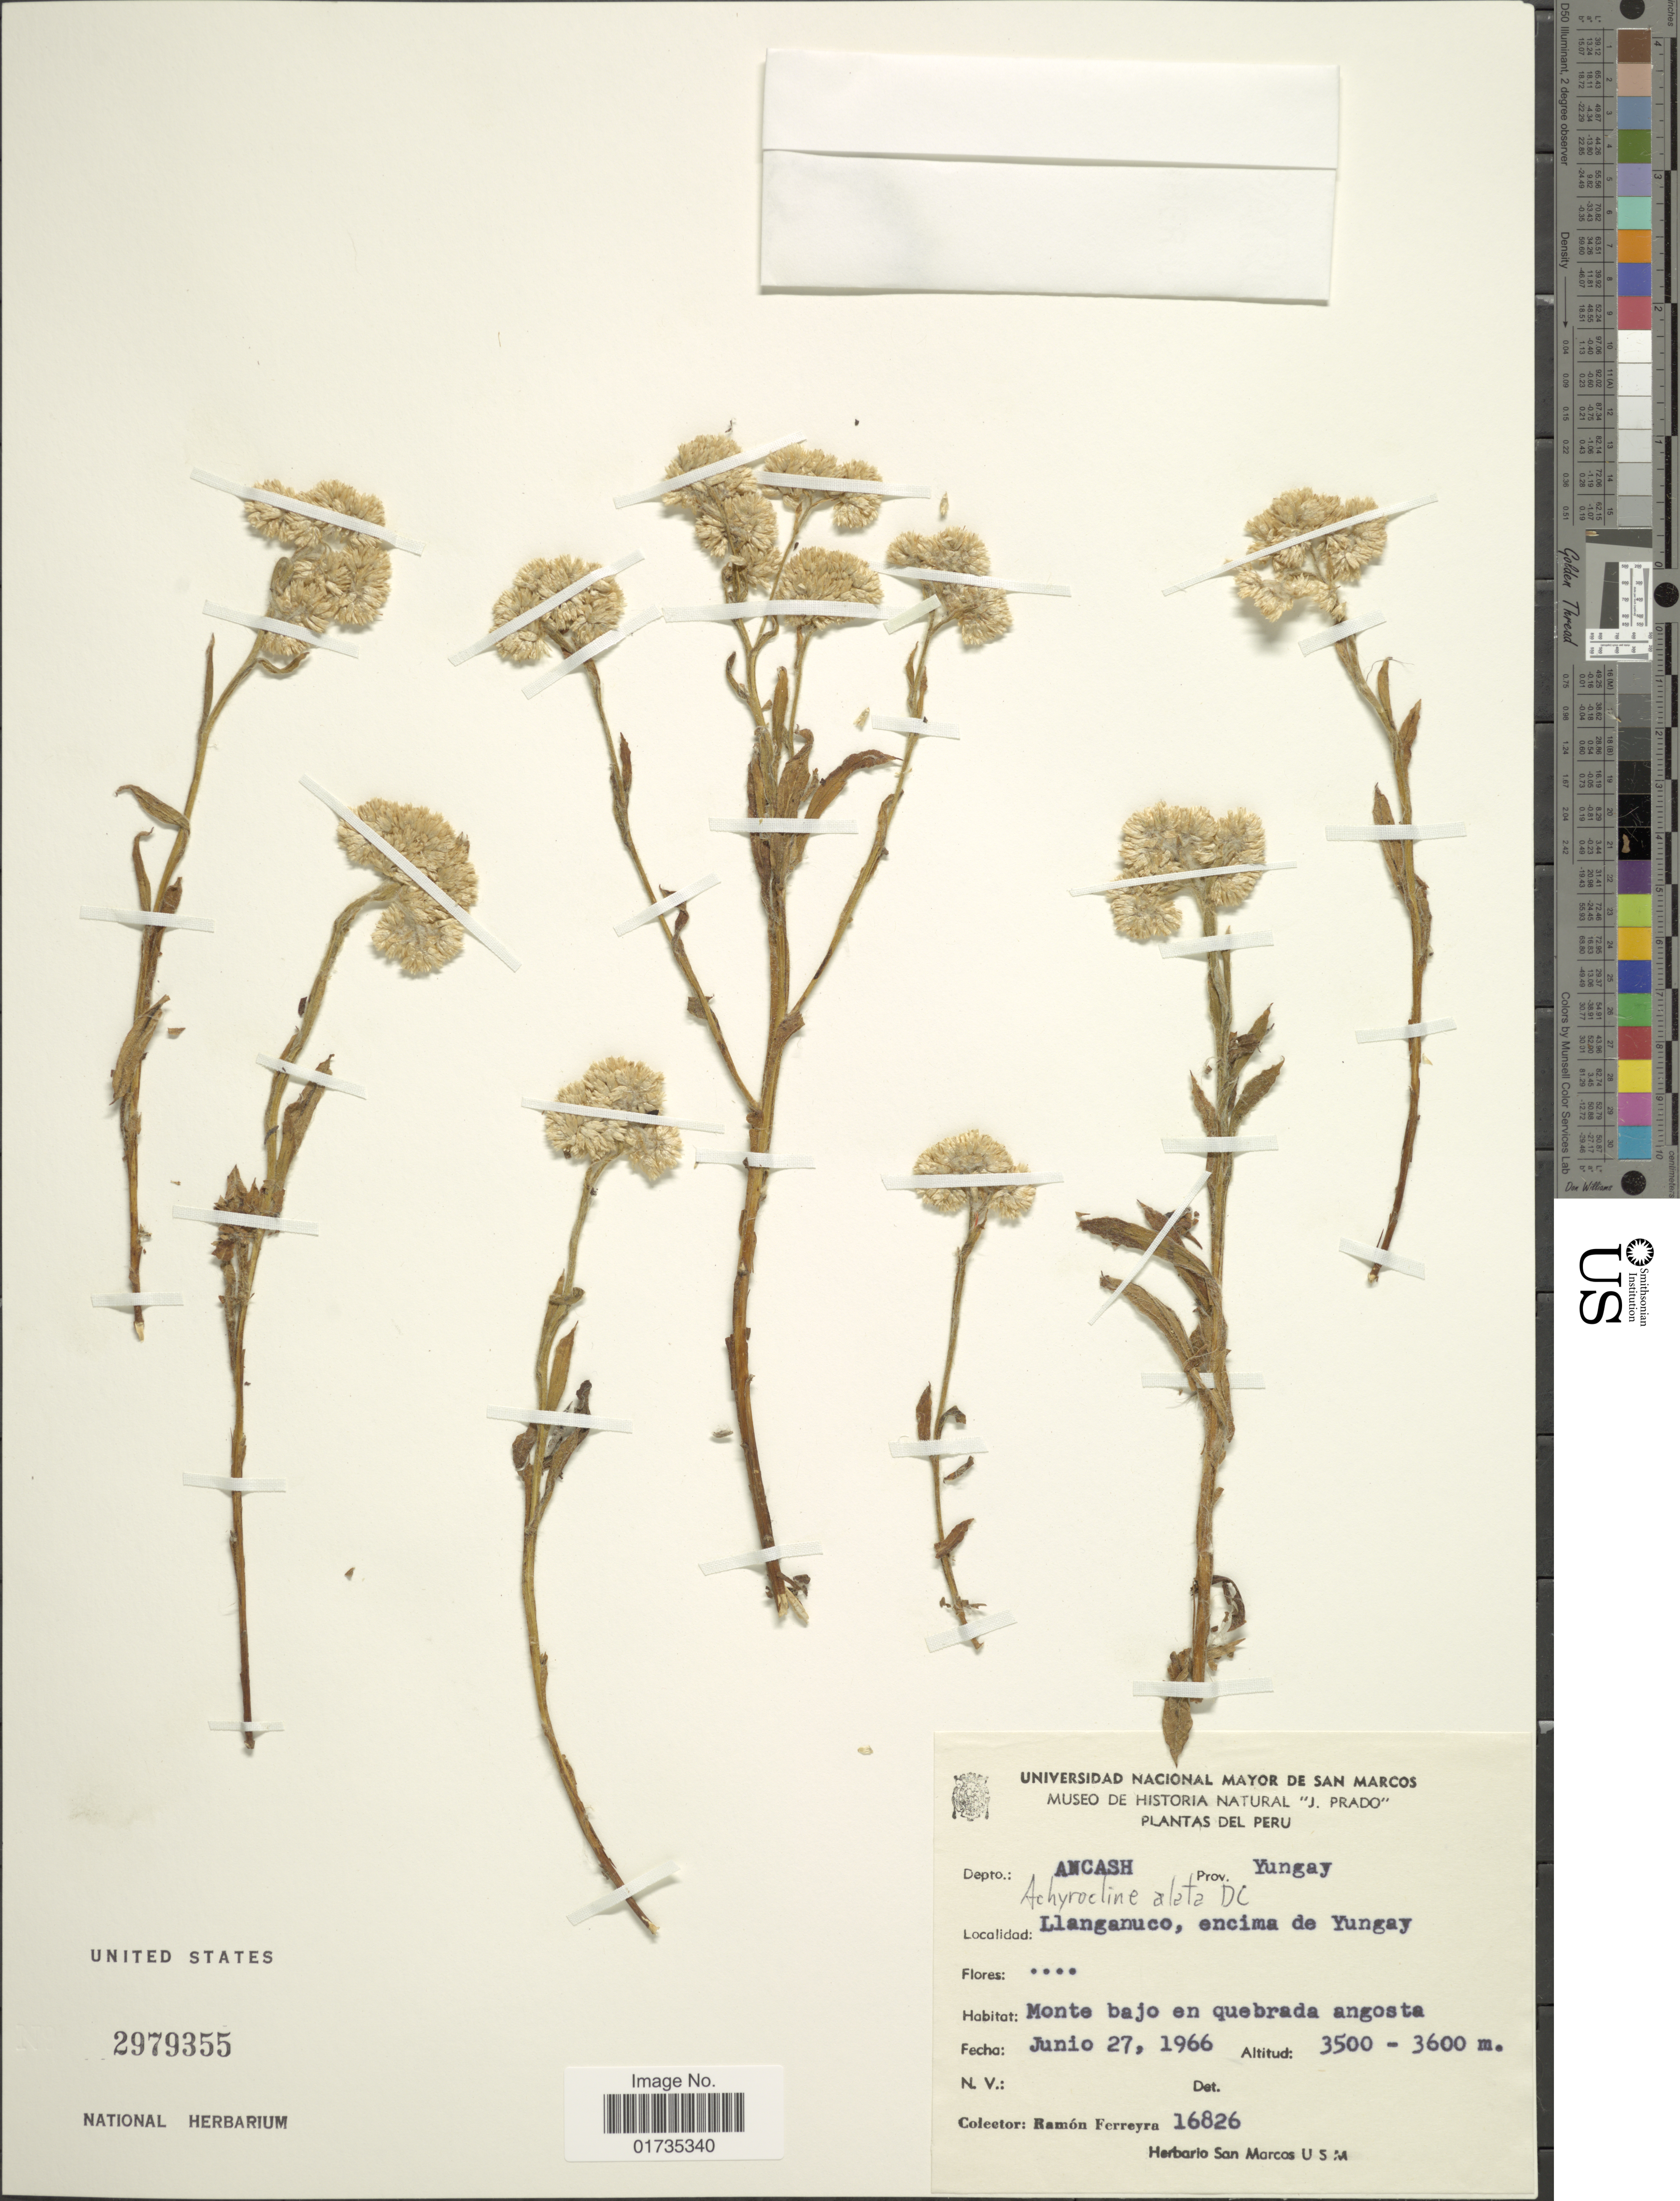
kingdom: Plantae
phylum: Tracheophyta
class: Magnoliopsida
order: Asterales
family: Asteraceae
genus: Achyrocline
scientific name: Achyrocline alata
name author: (Kunth) DC.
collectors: R. A. Ferreyra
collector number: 16826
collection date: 1966-06-27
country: Peru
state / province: Ancash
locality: Depto.: Ancash. Prov. Yungay. Llanganuco, encima de Yungay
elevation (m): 3500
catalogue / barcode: US 2979355